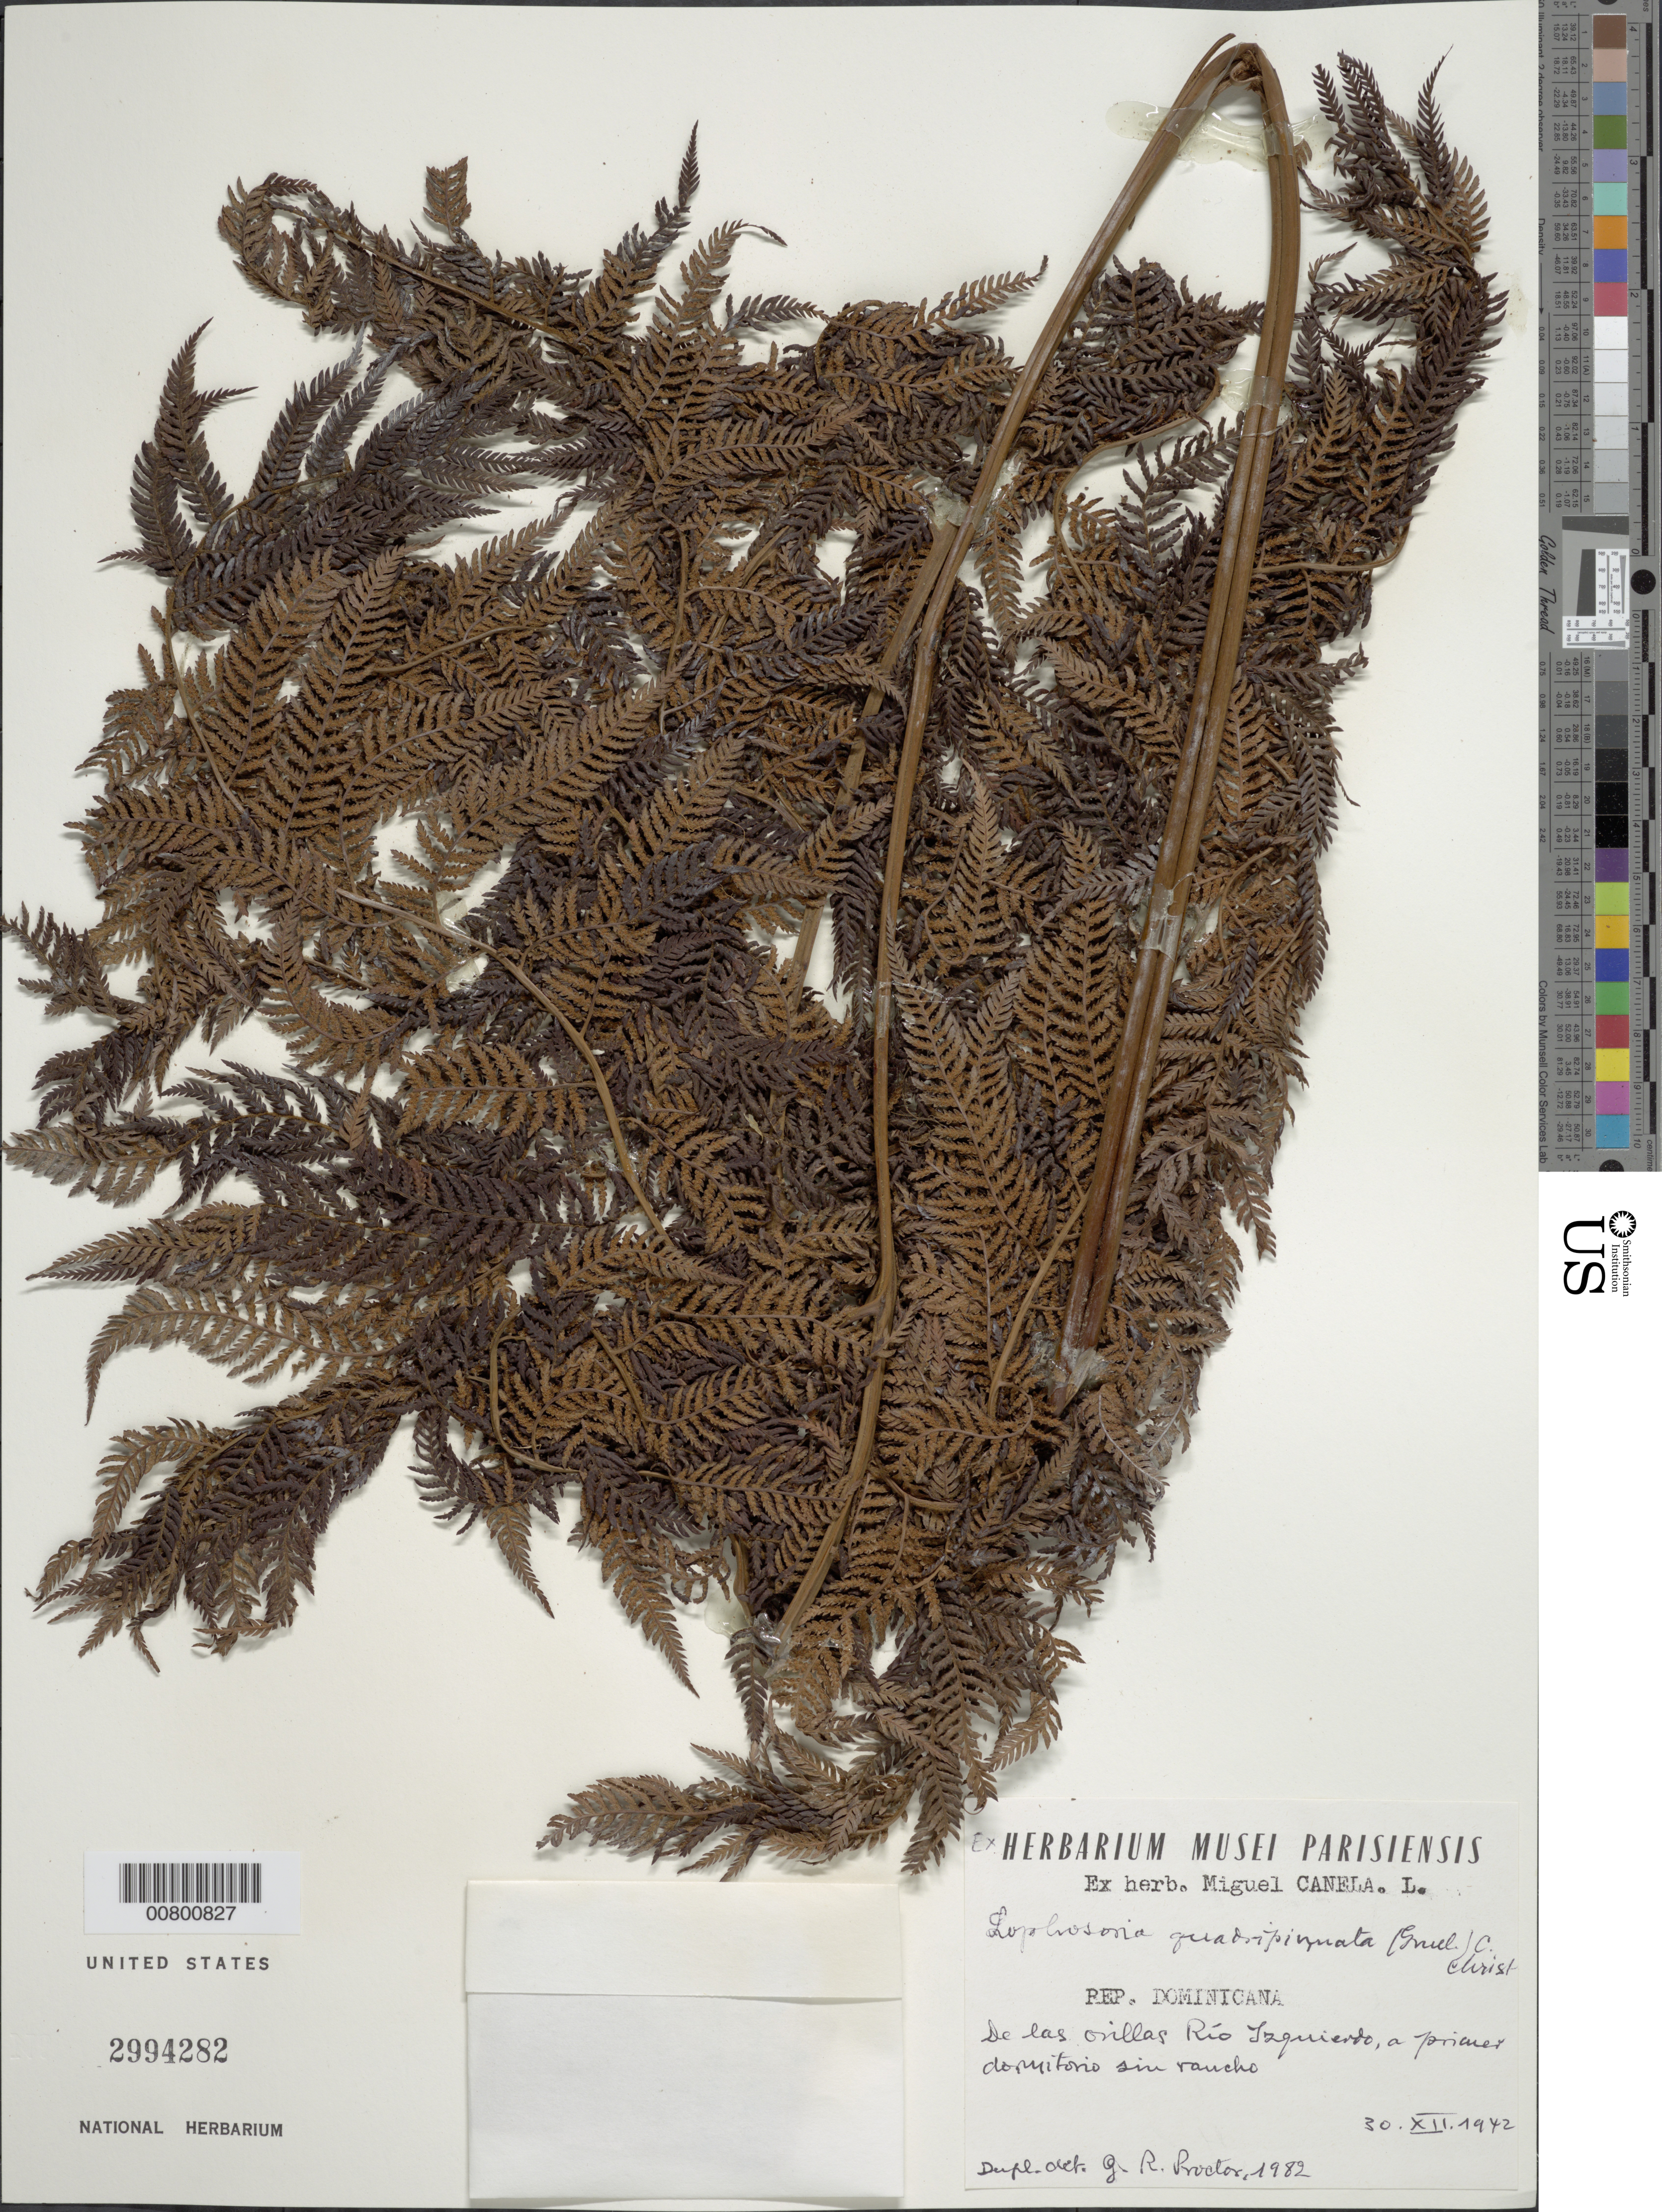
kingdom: Plantae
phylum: Tracheophyta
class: Polypodiopsida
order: Cyatheales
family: Dicksoniaceae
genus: Lophosoria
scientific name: Lophosoria quadripinnata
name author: (J.F. Gmel.) C. Chr.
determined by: Proctor, G. R.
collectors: M. Canela Lazaro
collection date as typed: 30 Dec 1942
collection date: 1942-12-30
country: Dominican Republic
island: Hispaniola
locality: Río Izquierdo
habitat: Orillas de las río, a primer dormitorio sin rancho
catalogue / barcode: US 2994282